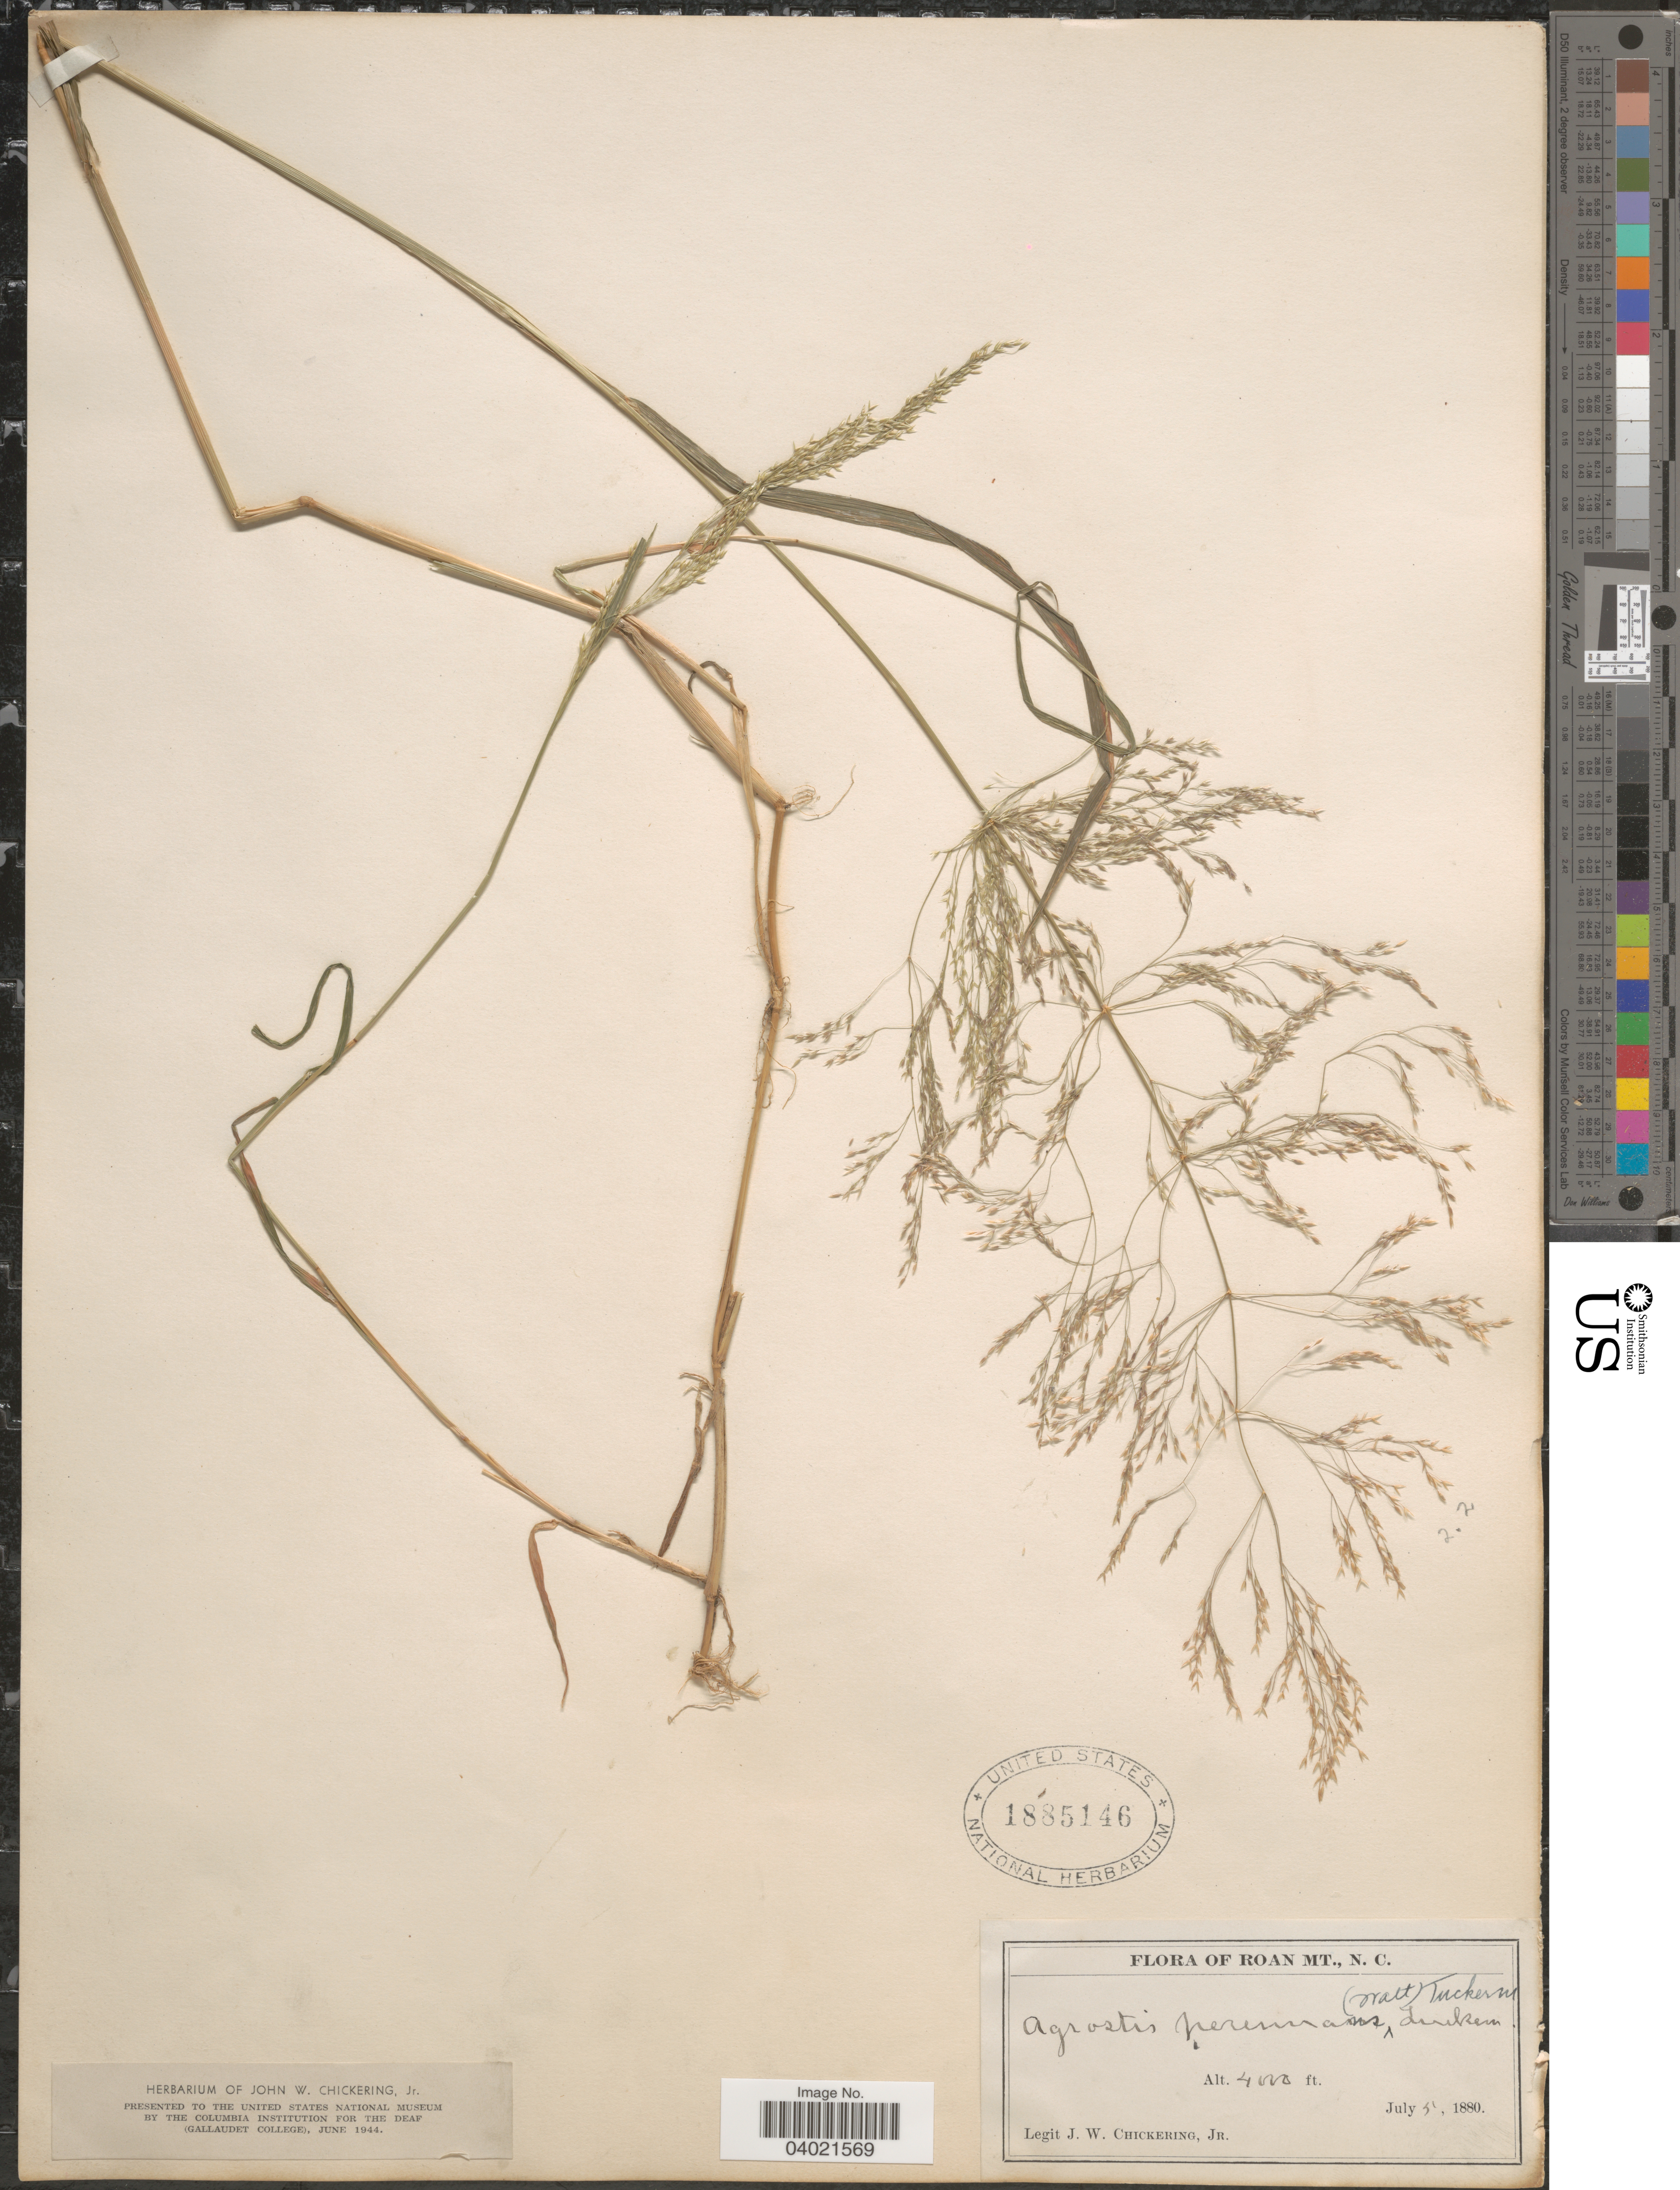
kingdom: Plantae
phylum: Tracheophyta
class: Liliopsida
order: Poales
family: Poaceae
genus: Agrostis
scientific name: Agrostis perennans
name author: (Walter) Tuck.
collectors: J. W. Chickering Jr.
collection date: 1880-07-05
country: United States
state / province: North Carolina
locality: Roan Mt.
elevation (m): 1219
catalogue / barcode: US 1885146